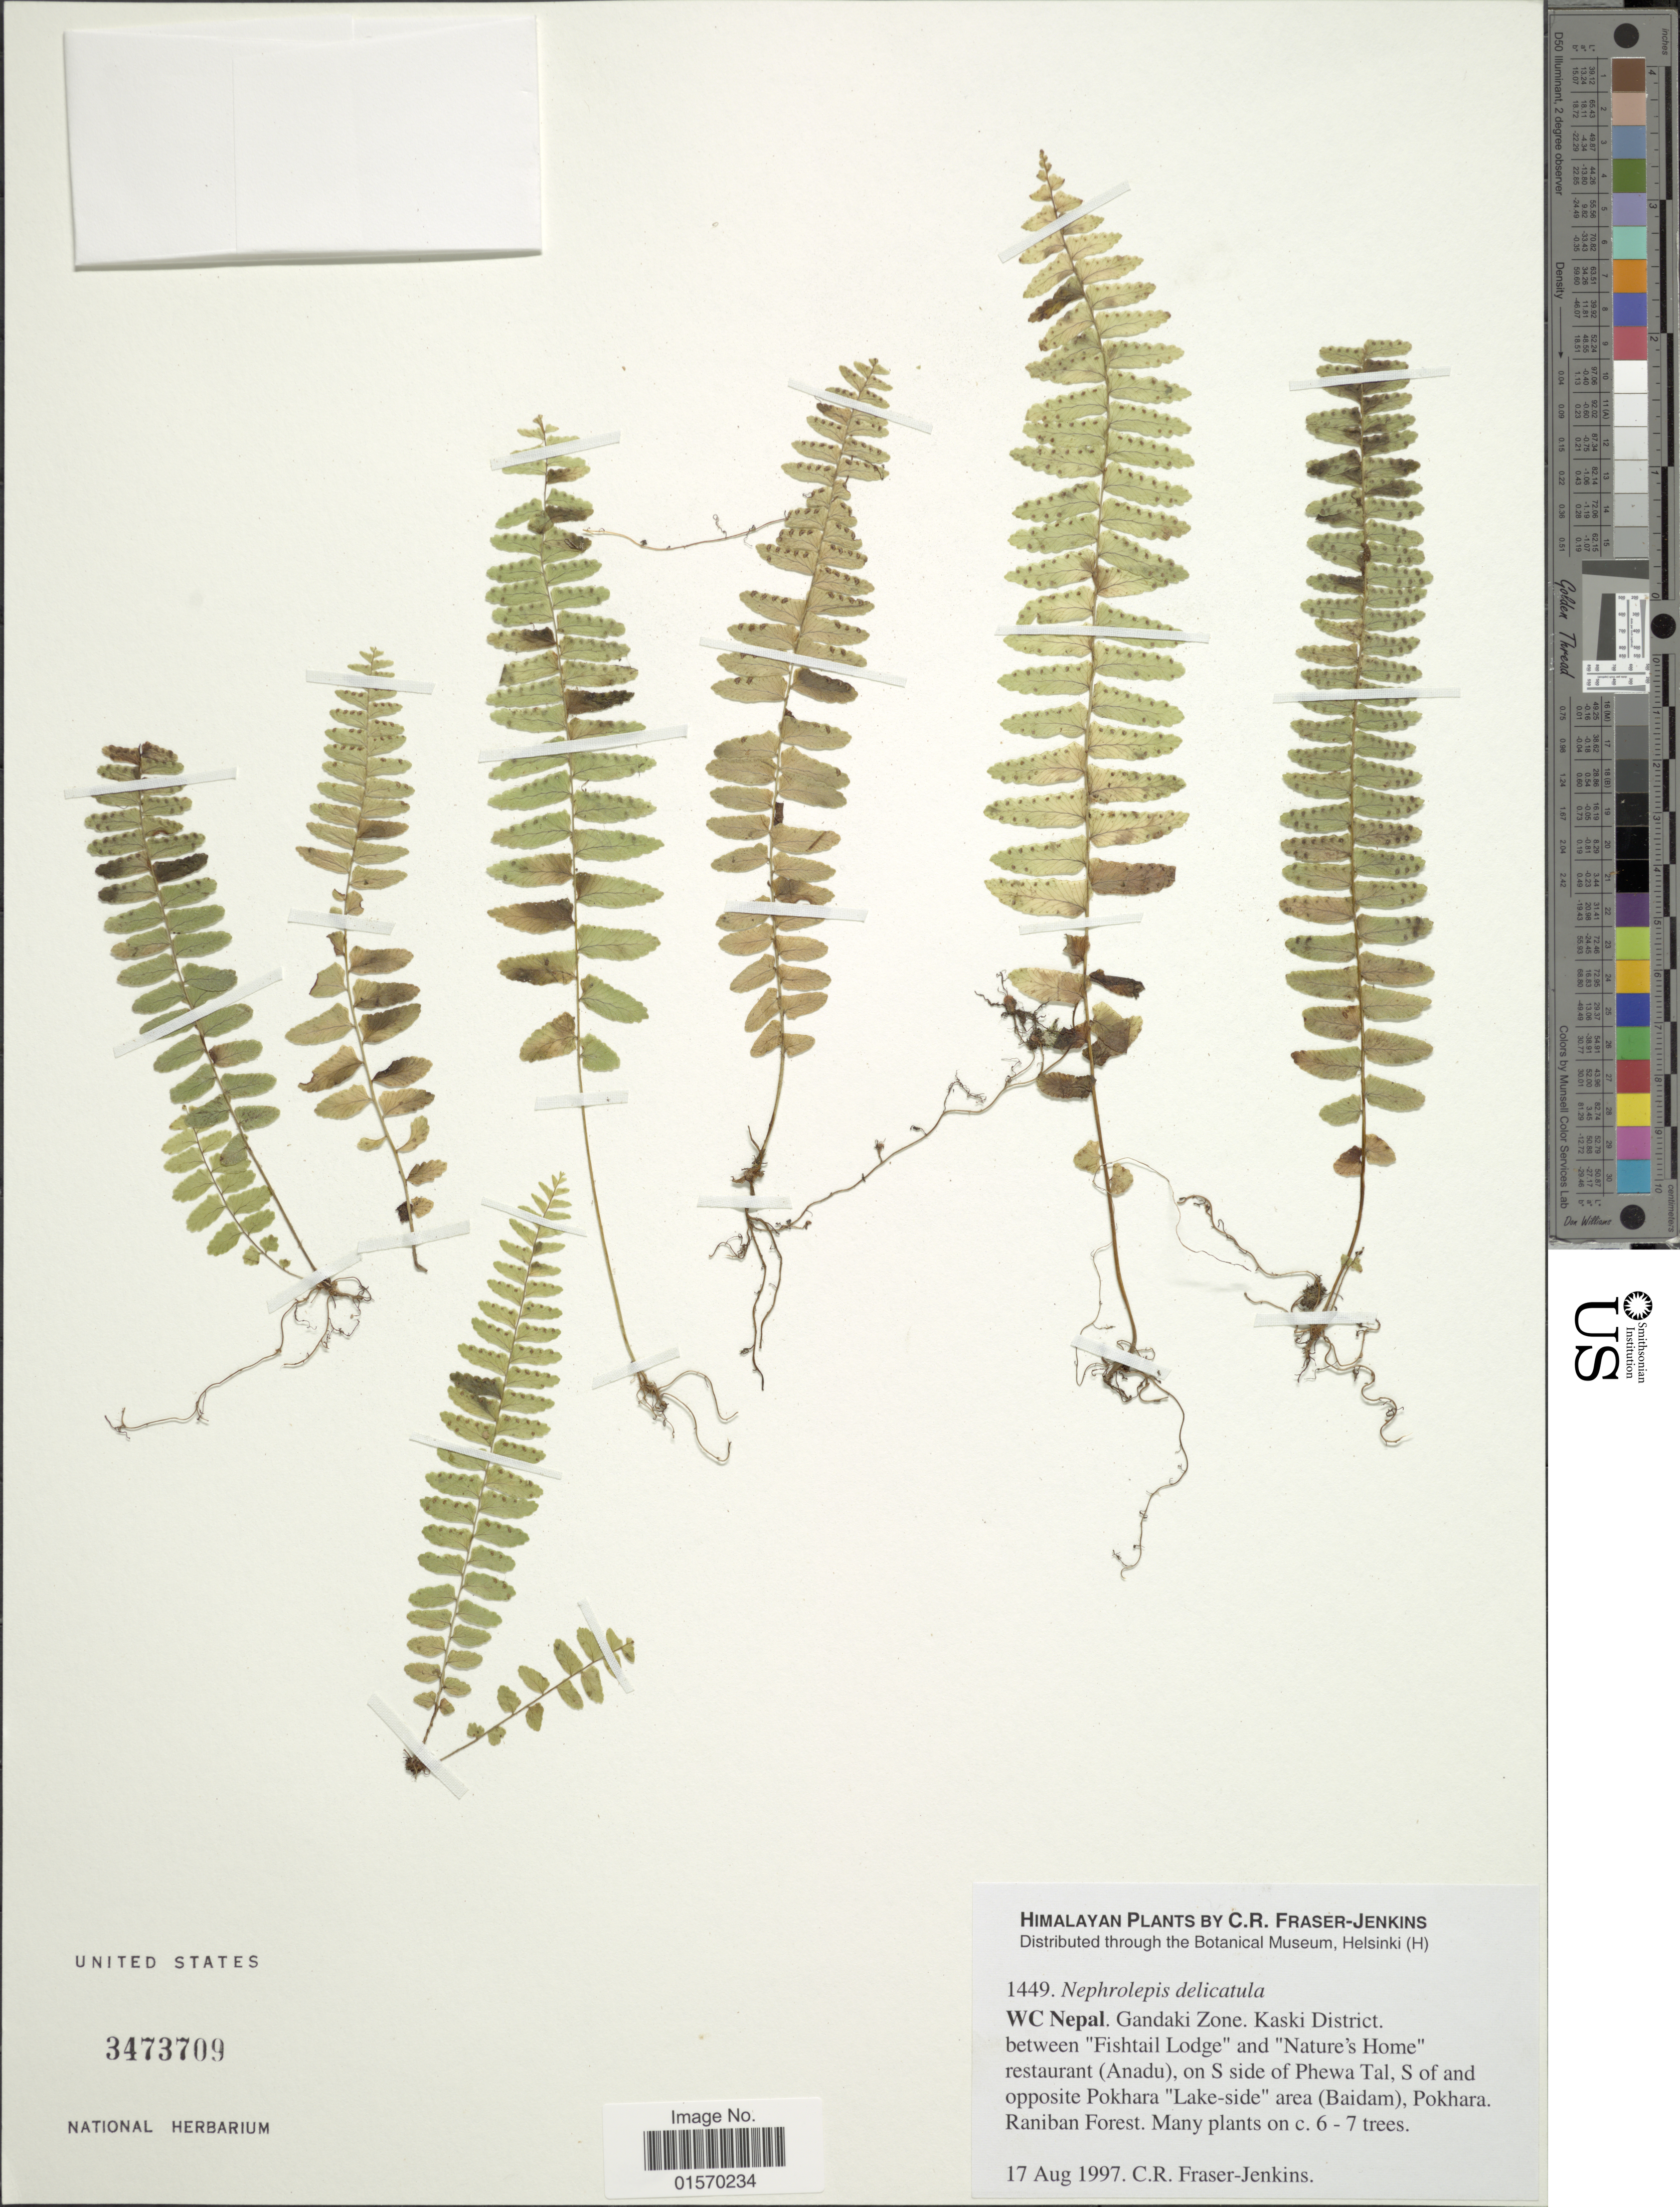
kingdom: Plantae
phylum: Tracheophyta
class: Polypodiopsida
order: Polypodiales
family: Nephrolepidaceae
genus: Nephrolepis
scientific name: Nephrolepis delicatula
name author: (Decne.) Pic. Serm.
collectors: C. R. Fraser-Jenkins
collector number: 1449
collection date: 1997-08-17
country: Nepal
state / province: Gandaki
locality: Himalayan Plants. WC Nepal. Gandaki Zone. Kaski District. between "Fishtail Lodge" and "Nature's Home" restaurant (Anadu), on S side of Phewa Tal, S of and opposite Pokhara "Lake-side" area (Baidam), Pokhara. Raniban Forest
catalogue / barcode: US 3473709